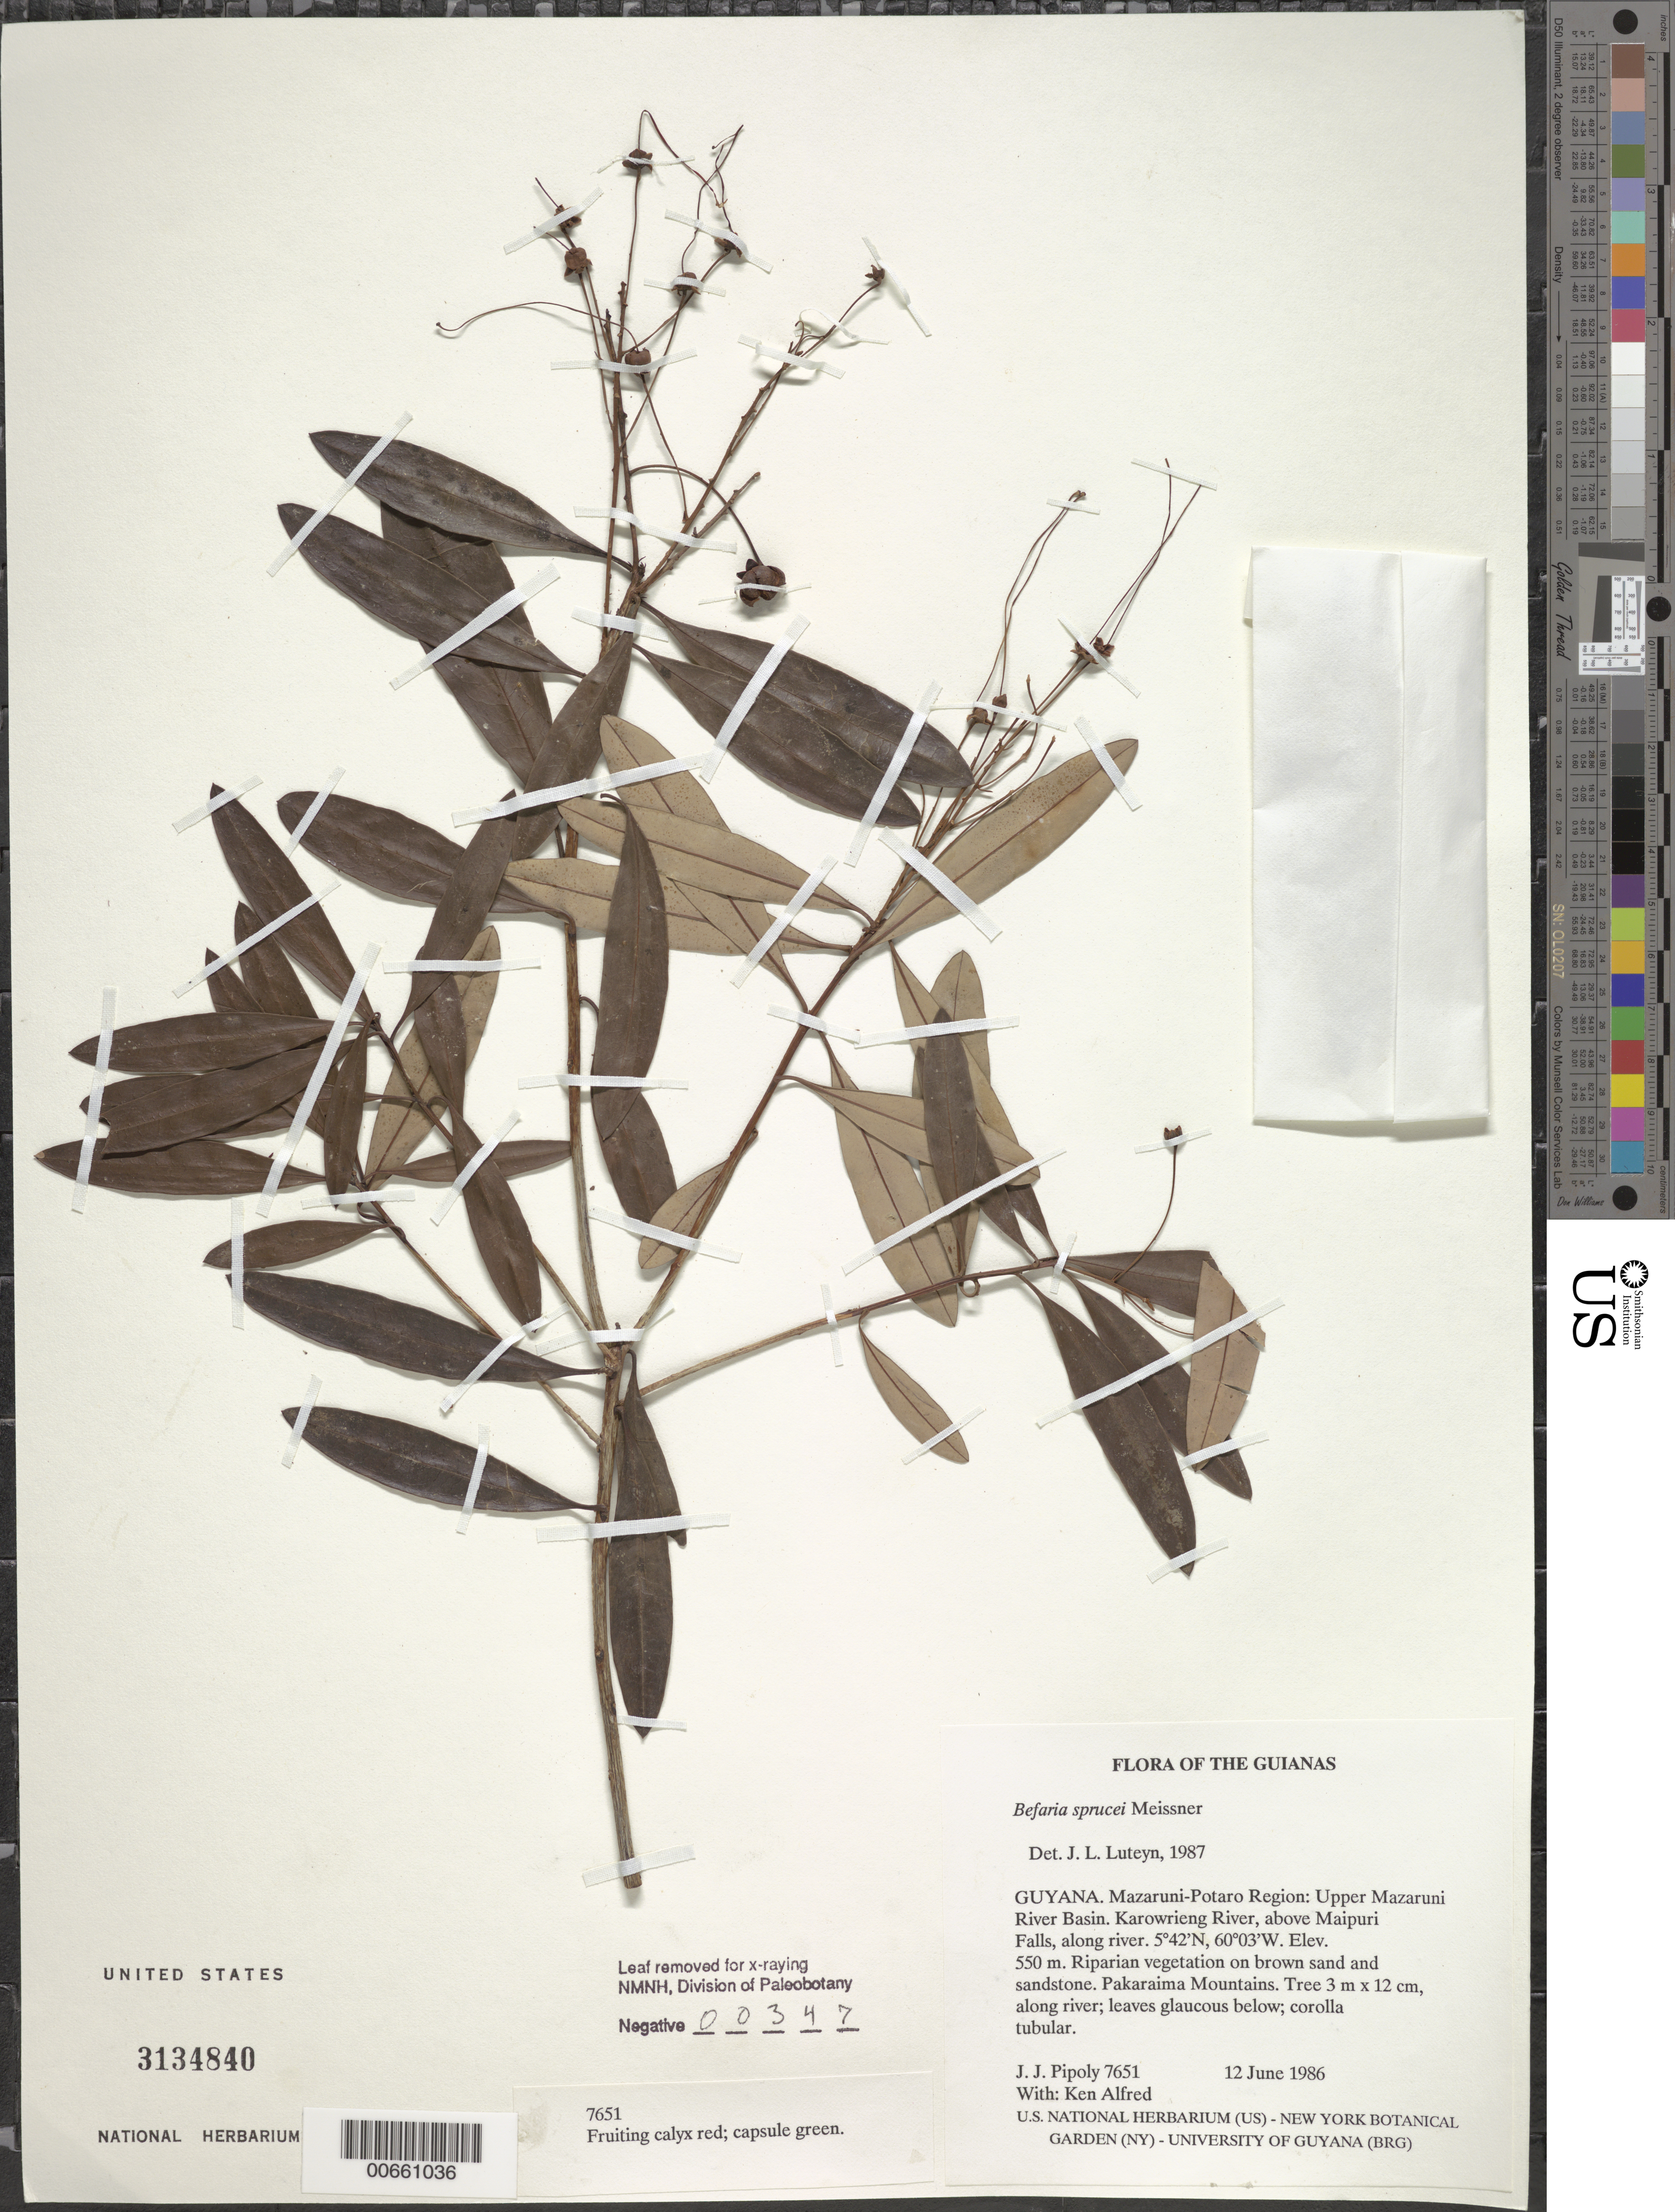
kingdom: Plantae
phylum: Tracheophyta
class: Magnoliopsida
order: Ericales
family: Ericaceae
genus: Bejaria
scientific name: Bejaria sprucei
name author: Meisn.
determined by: Luteyn, J. L.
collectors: J. J. Pipoly & K. Alfred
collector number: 7651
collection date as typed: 12 June 1986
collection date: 1986-06-12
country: Guyana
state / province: Cuyuni-Mazaruni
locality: Pakaraima Mts. Upper Mazaruni River Basin. Karowrieng River, above Maipuri Falls along river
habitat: Riparian vegetation on brown sand and sandstone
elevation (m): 550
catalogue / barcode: US 3134840